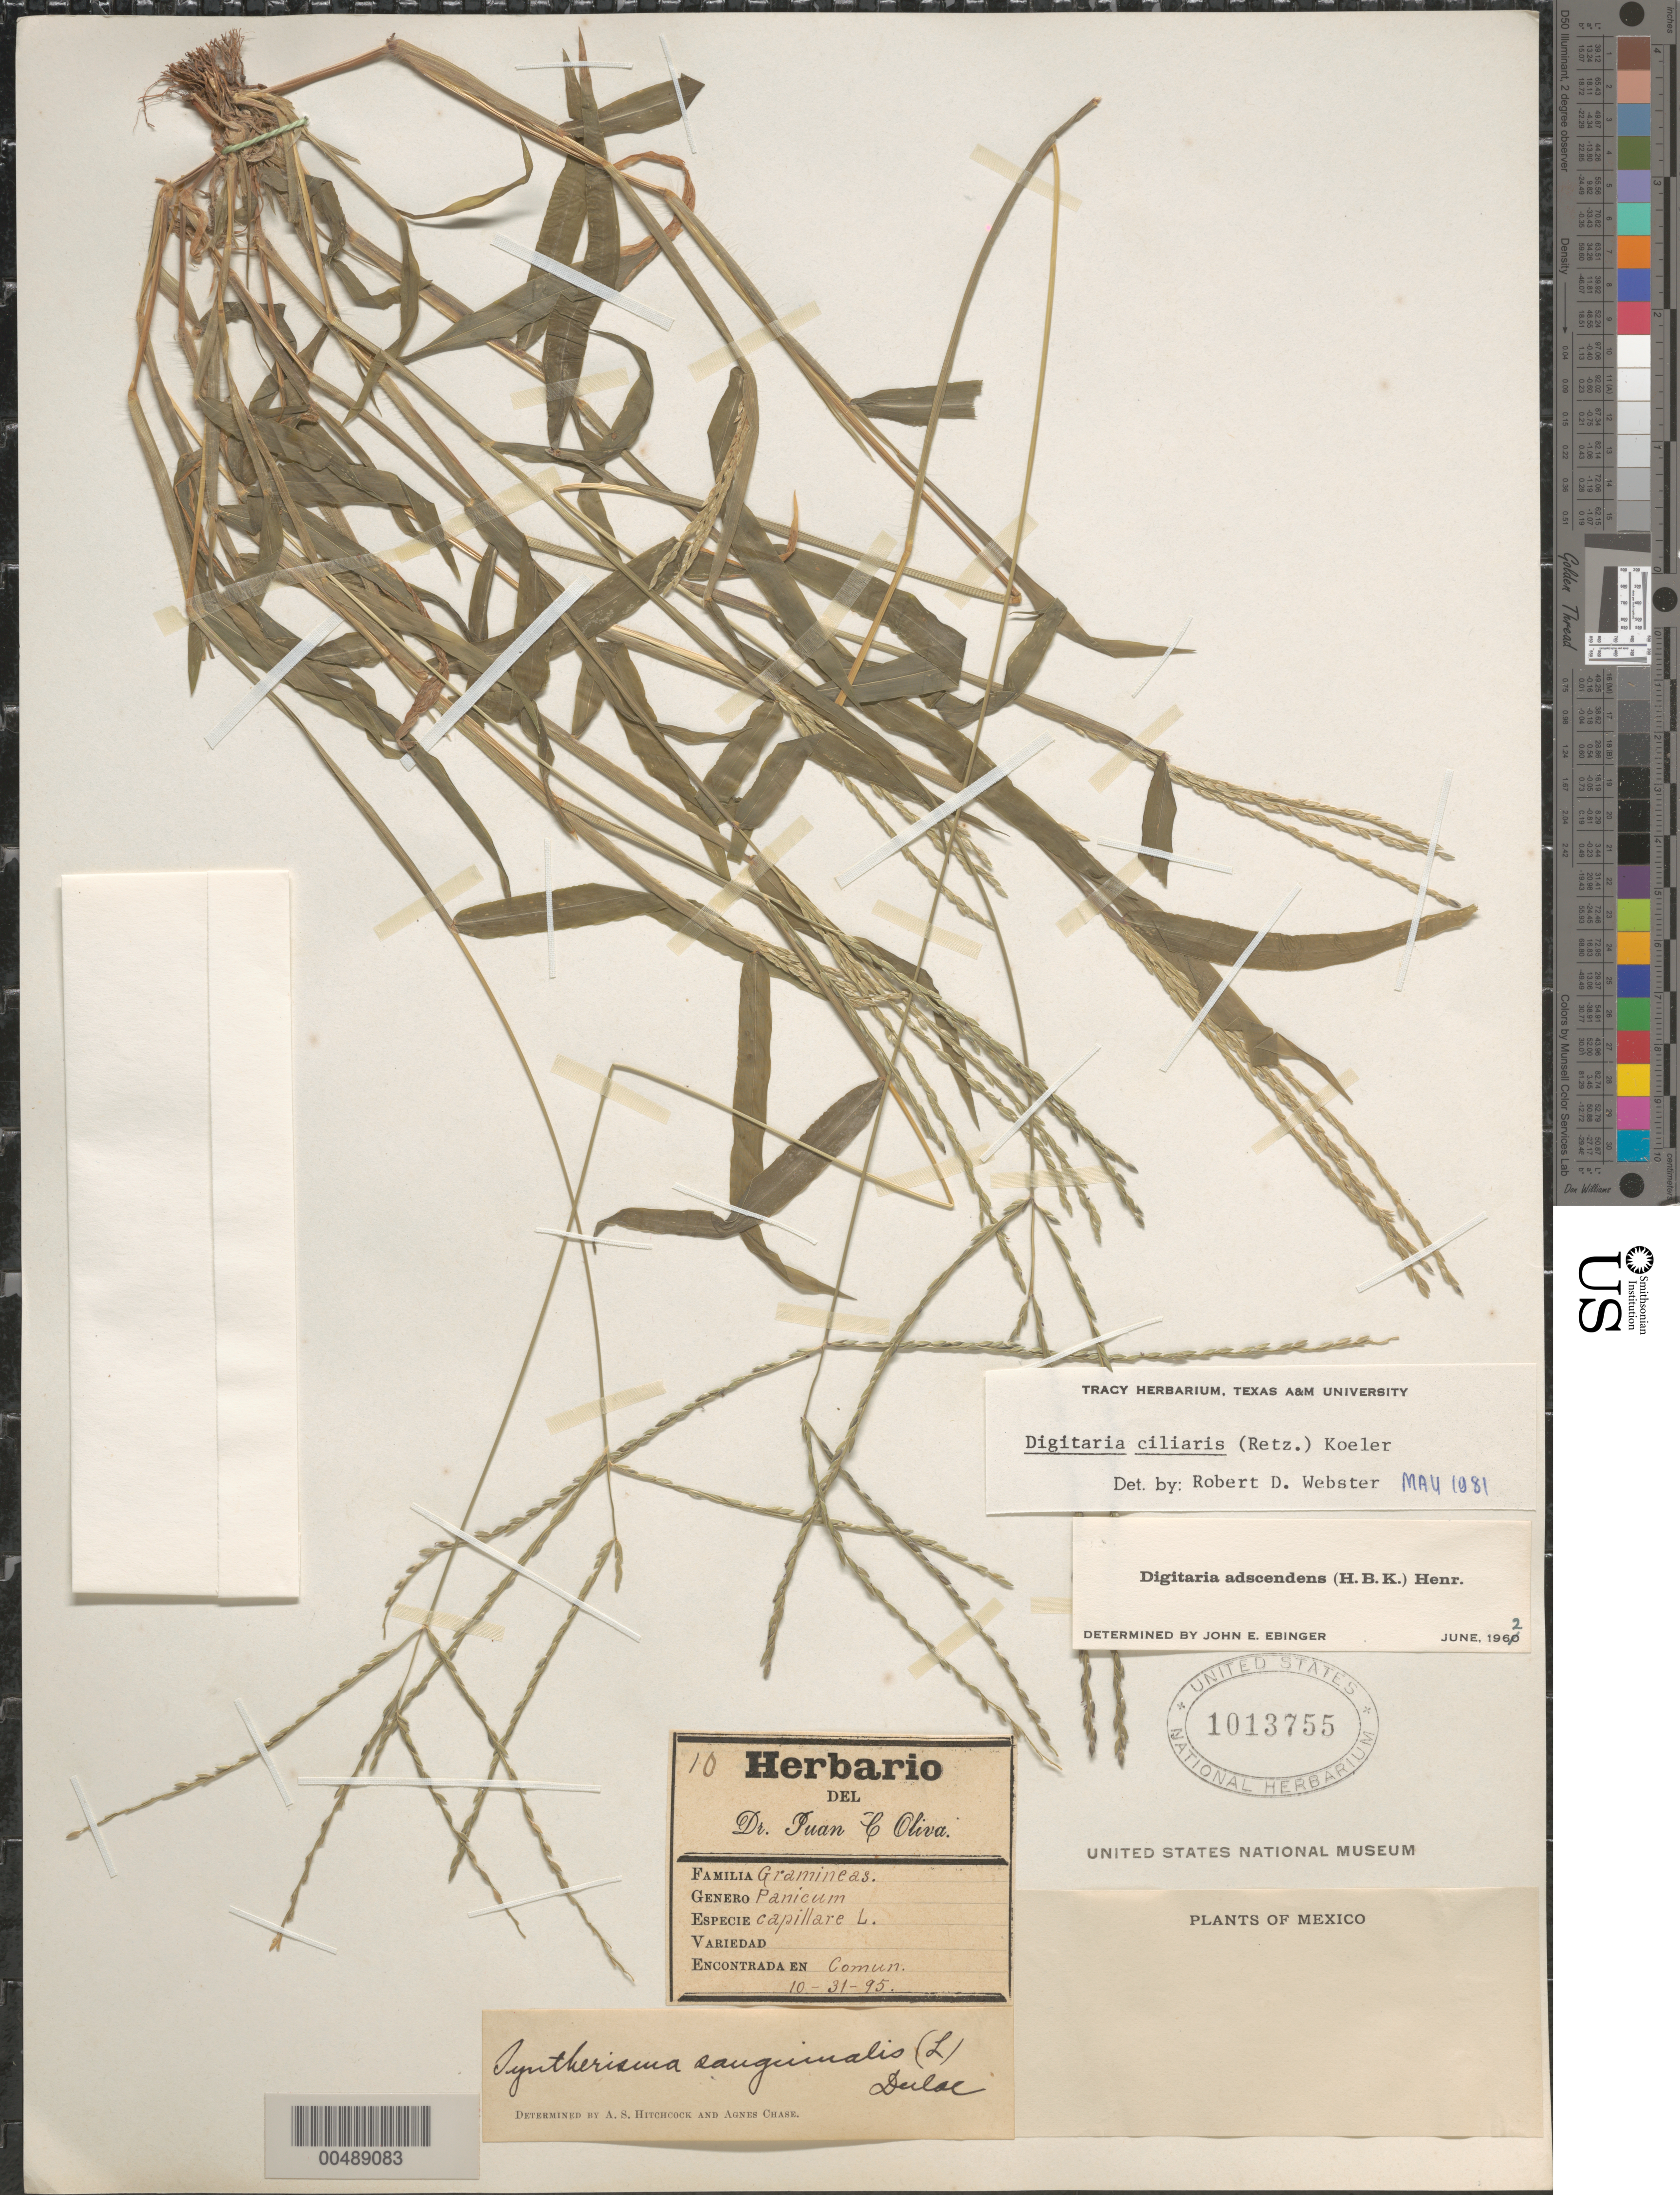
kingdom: Plantae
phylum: Tracheophyta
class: Liliopsida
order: Poales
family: Poaceae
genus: Digitaria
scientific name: Digitaria ciliaris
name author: (Retz.) Koeler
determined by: Webster, Robert D.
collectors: J. C. Oliva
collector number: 10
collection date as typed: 31 Oct 1895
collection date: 1895-10-31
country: Mexico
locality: Comun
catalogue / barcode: US 1013755